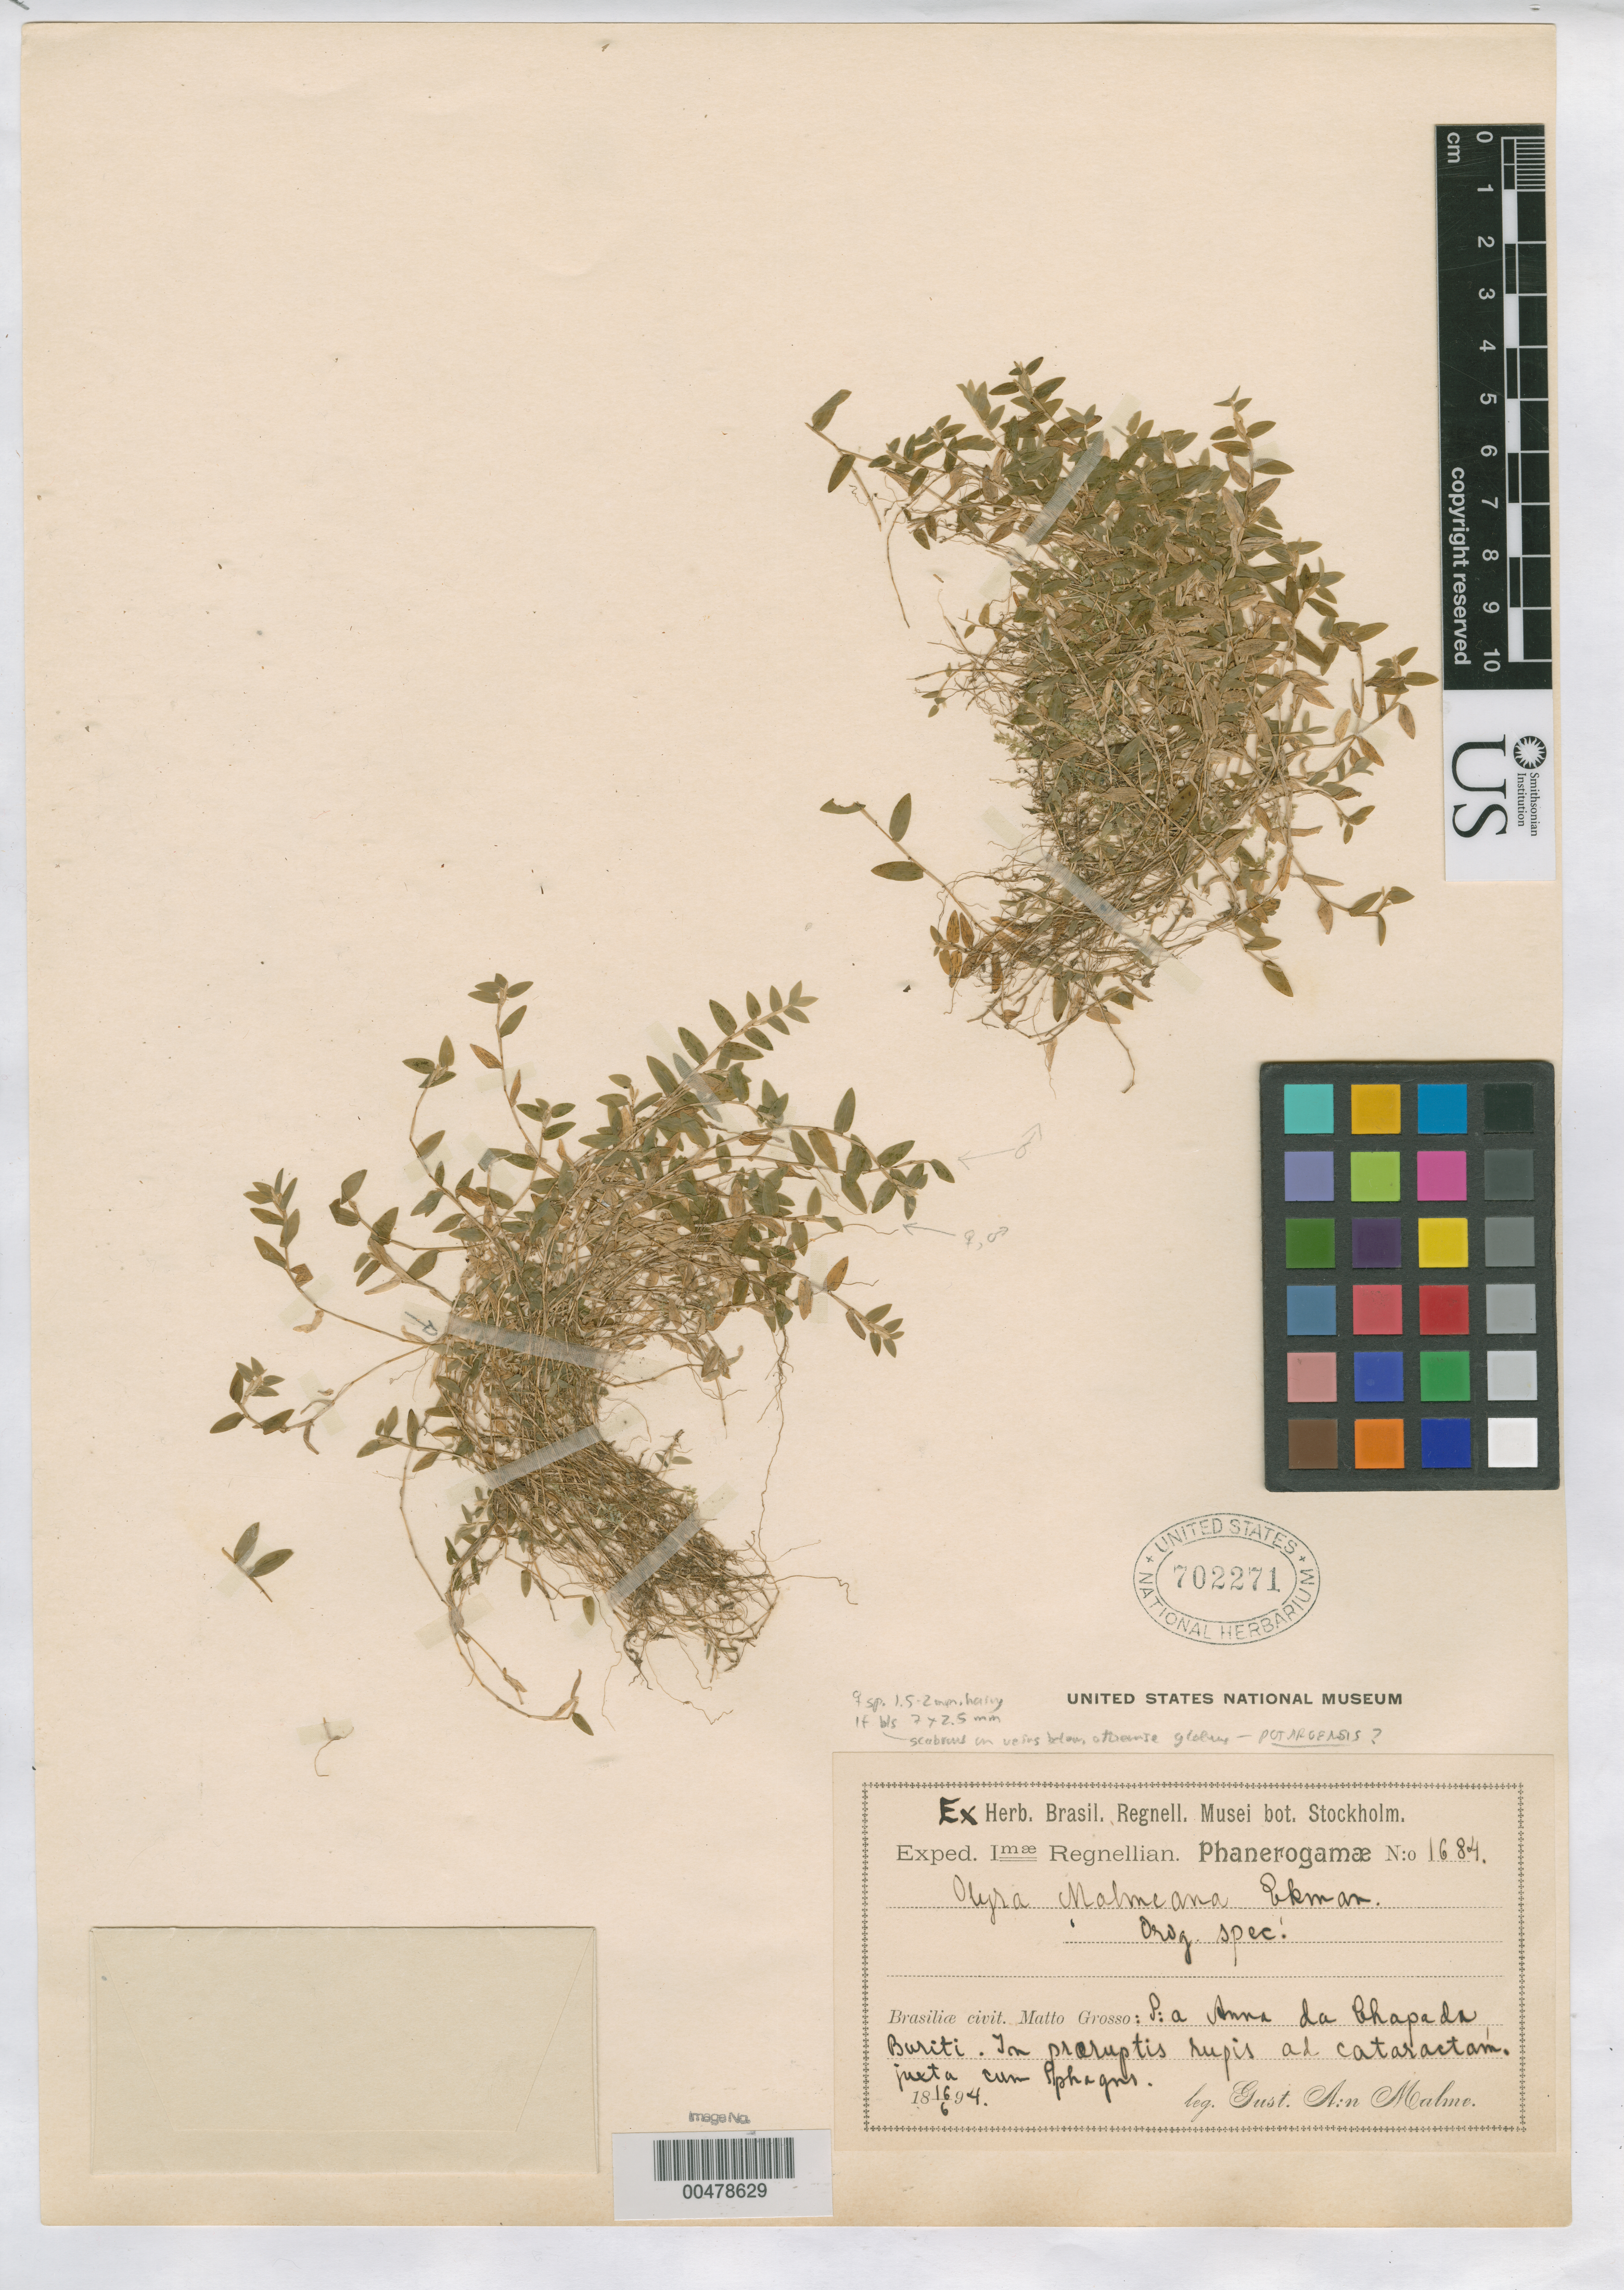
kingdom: Plantae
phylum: Tracheophyta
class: Liliopsida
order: Poales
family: Poaceae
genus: Olyra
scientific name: Olyra malmeana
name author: Ekman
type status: Isotype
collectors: G. O. A. Malme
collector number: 1684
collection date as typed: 16 Jun 1894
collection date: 1894-06-16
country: Brazil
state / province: Mato Grosso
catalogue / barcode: US 702271